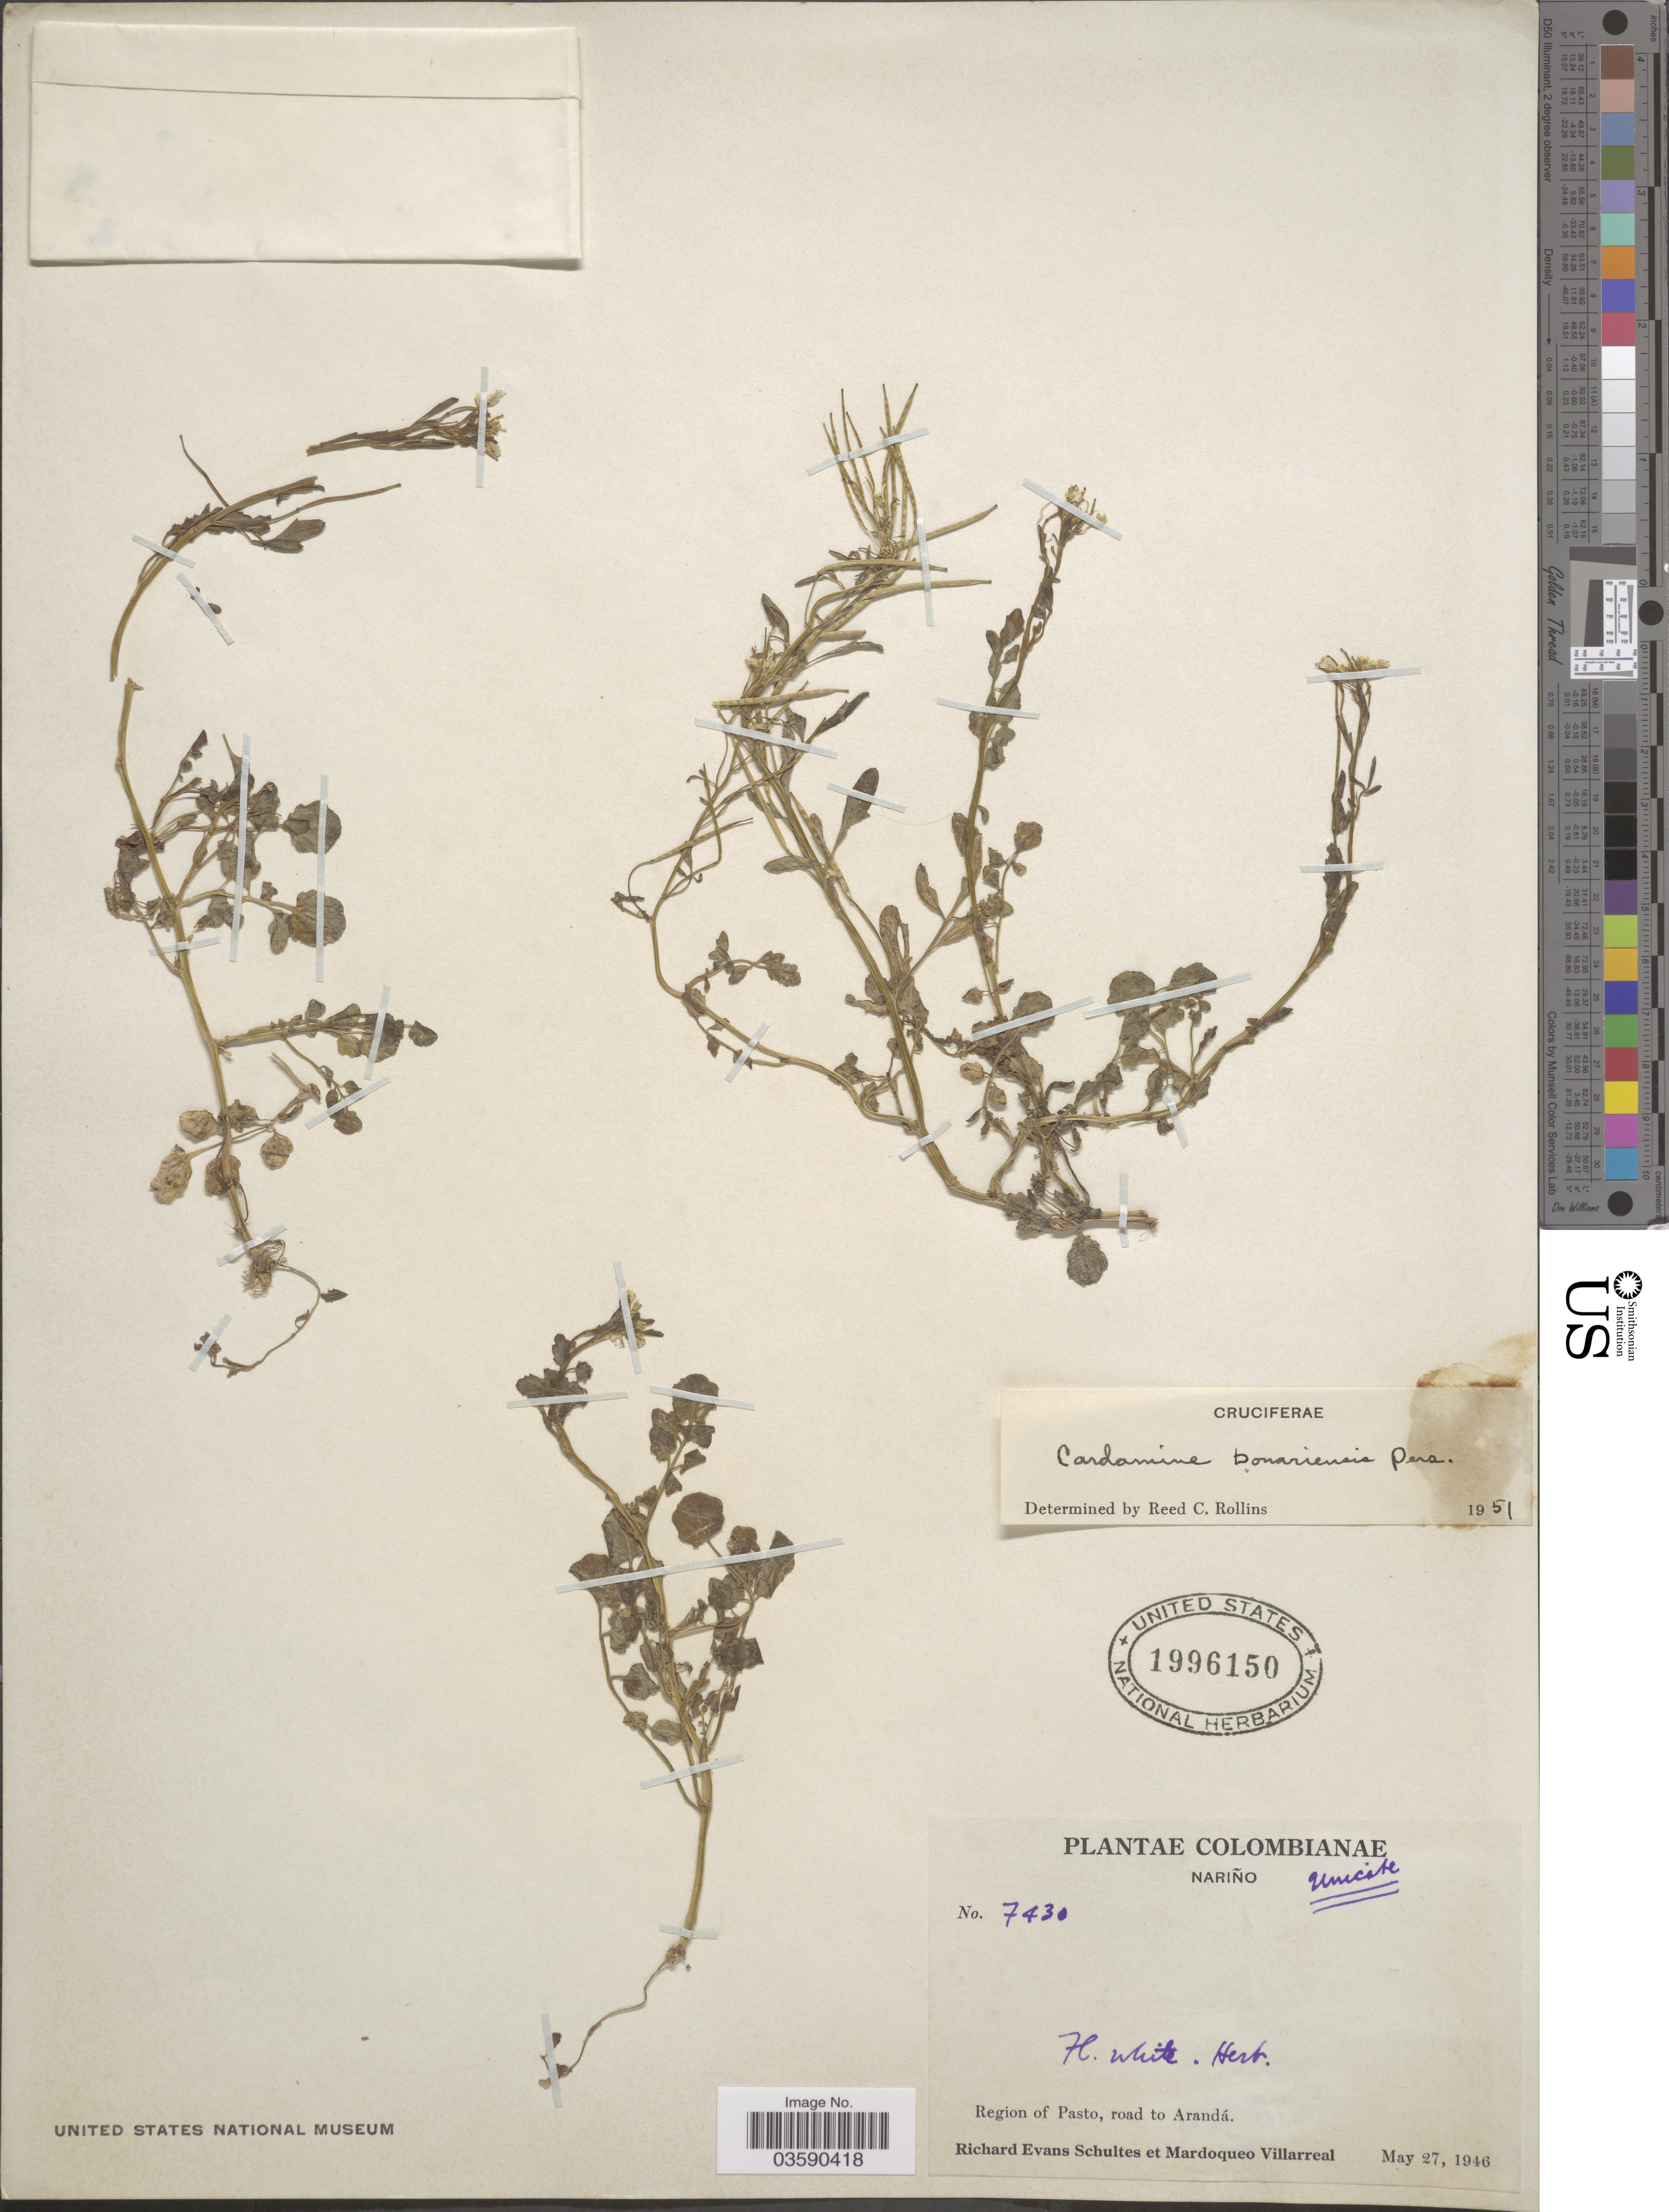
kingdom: Plantae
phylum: Tracheophyta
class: Magnoliopsida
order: Brassicales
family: Brassicaceae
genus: Cardamine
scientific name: Cardamine bonariensis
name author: Pers.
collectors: R. E. Schultes & M. Villareal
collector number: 7430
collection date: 1946-05-27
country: Colombia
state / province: Nariño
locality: Region of Pasto, road to Arandá.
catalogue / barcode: US 1996150